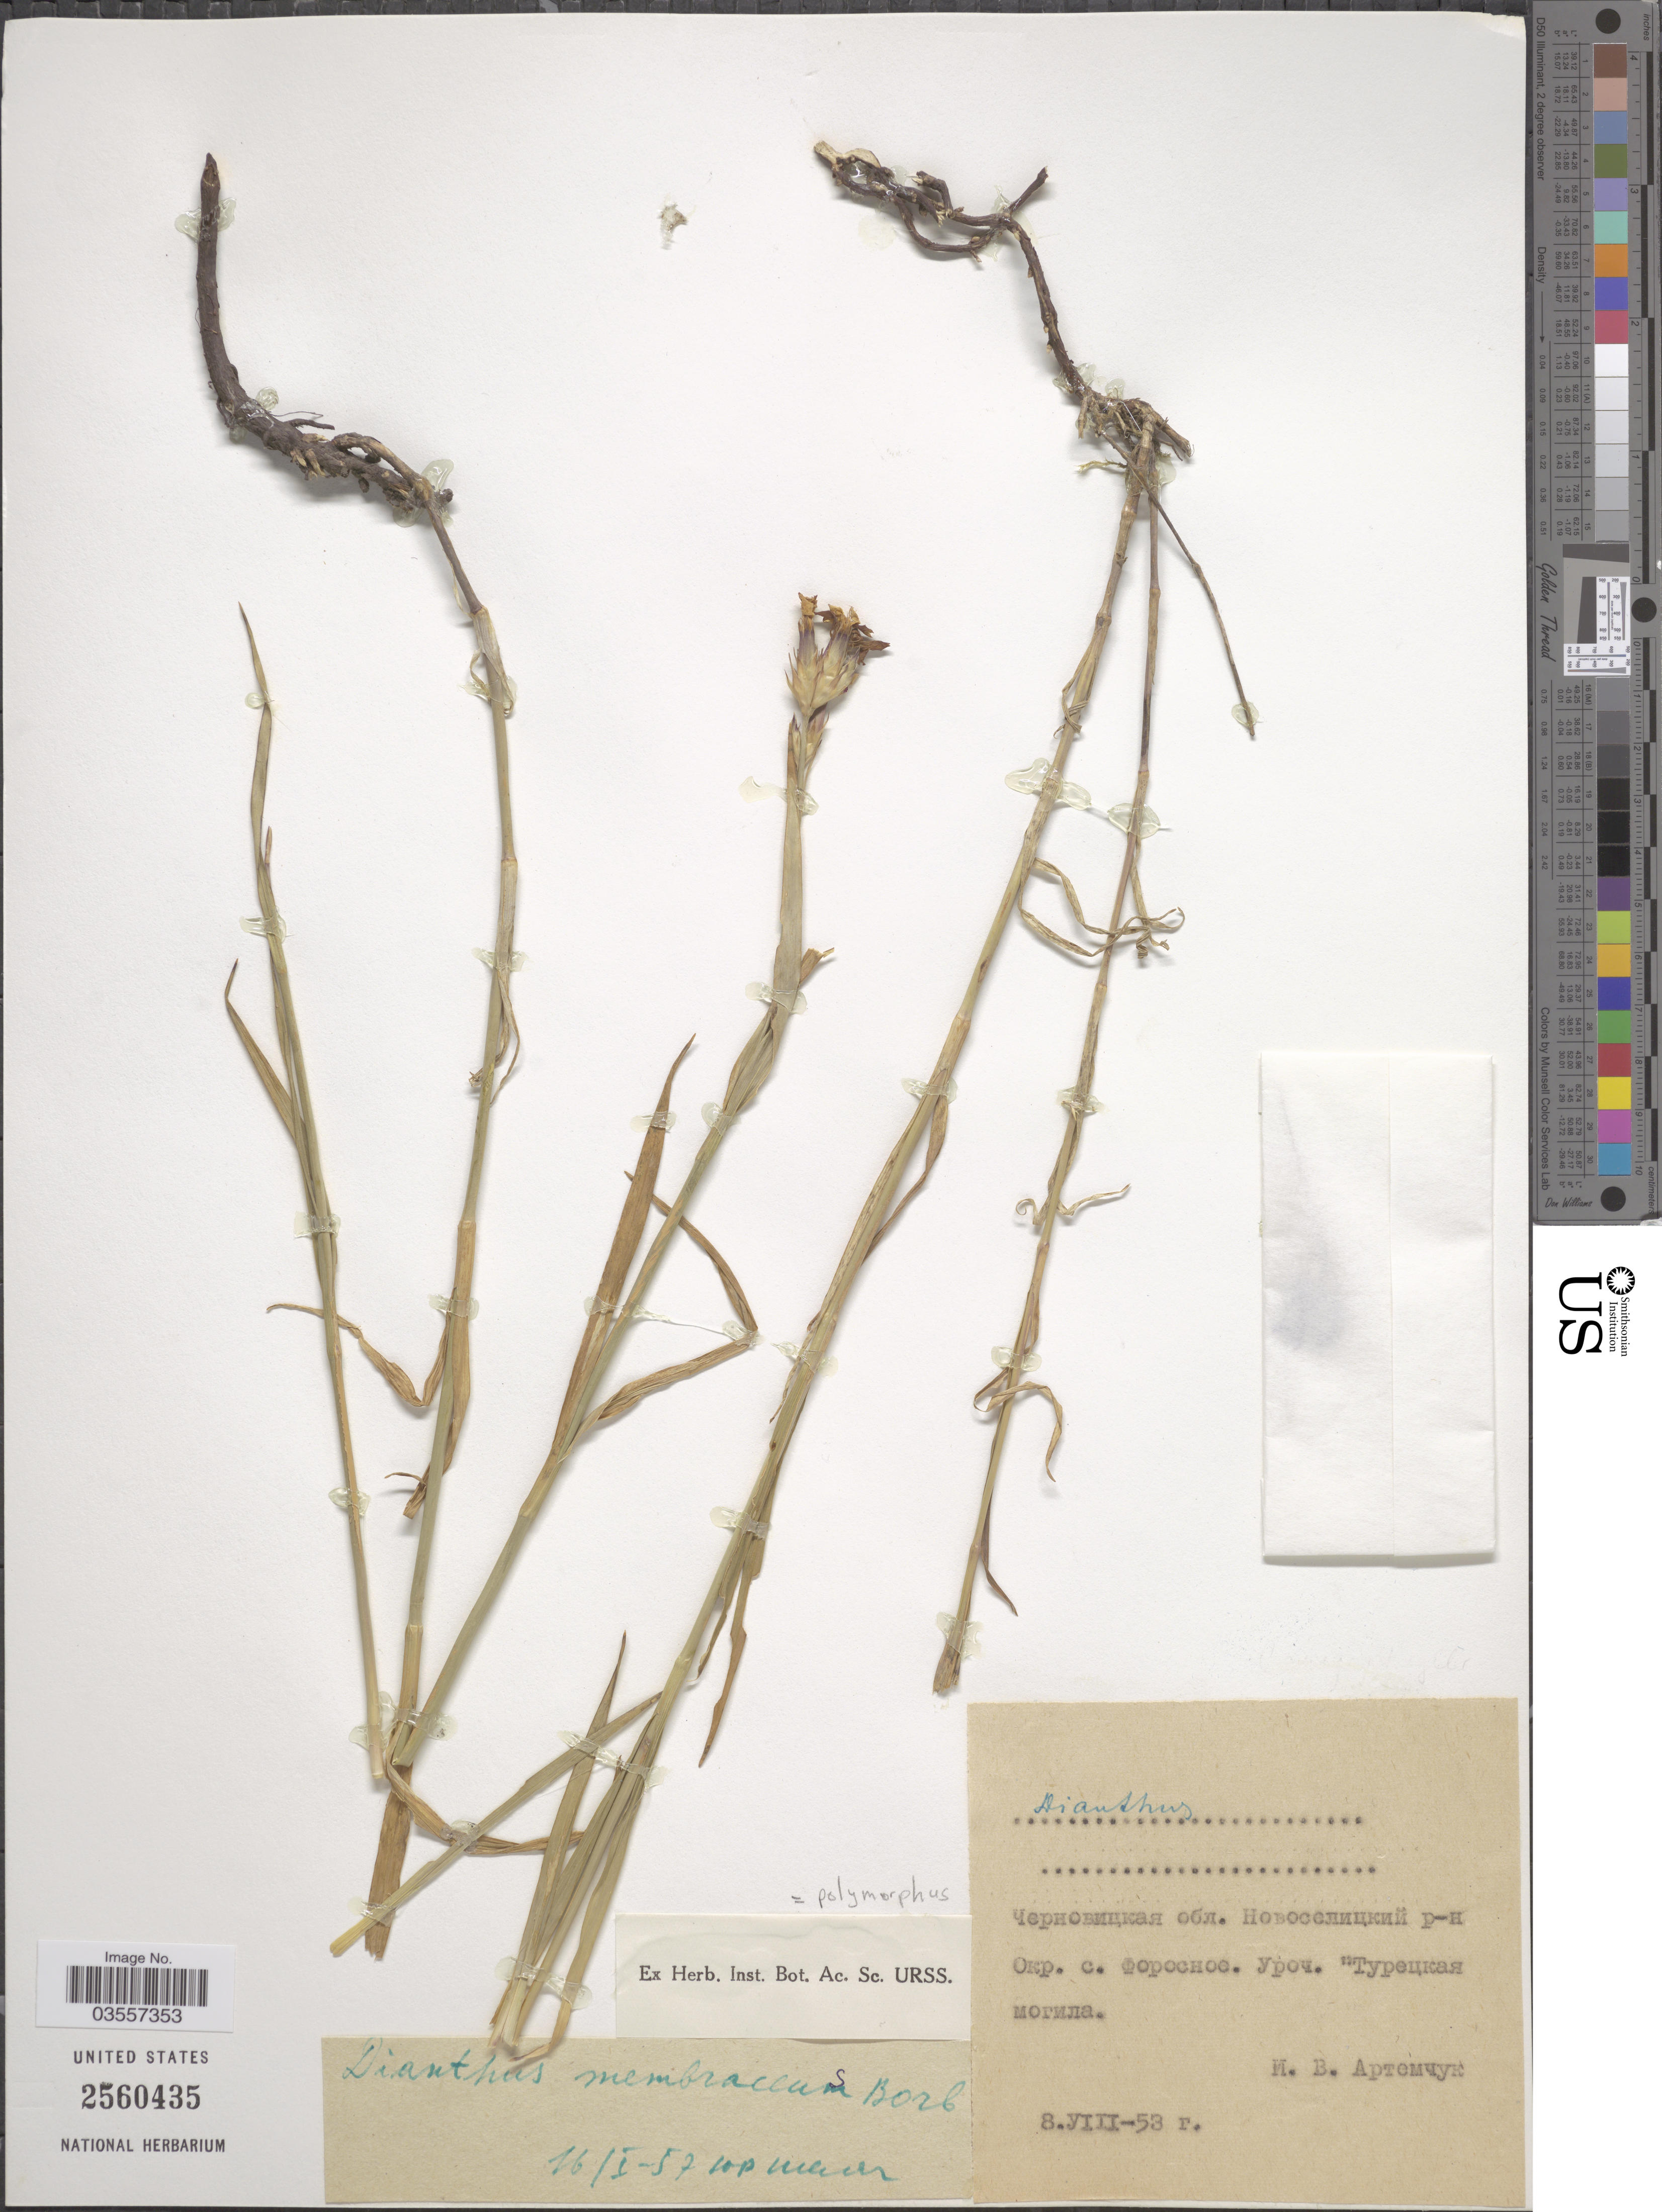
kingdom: Plantae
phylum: Tracheophyta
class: Magnoliopsida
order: Caryophyllales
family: Caryophyllaceae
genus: Dianthus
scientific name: Dianthus polymorphus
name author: M. Bieb.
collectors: I. Artemchuk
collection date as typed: Transcribed d/m/y: 8/8/53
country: Ukraine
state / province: Chernivtsi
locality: vicinity of village Forosnoe.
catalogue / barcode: US 2560435